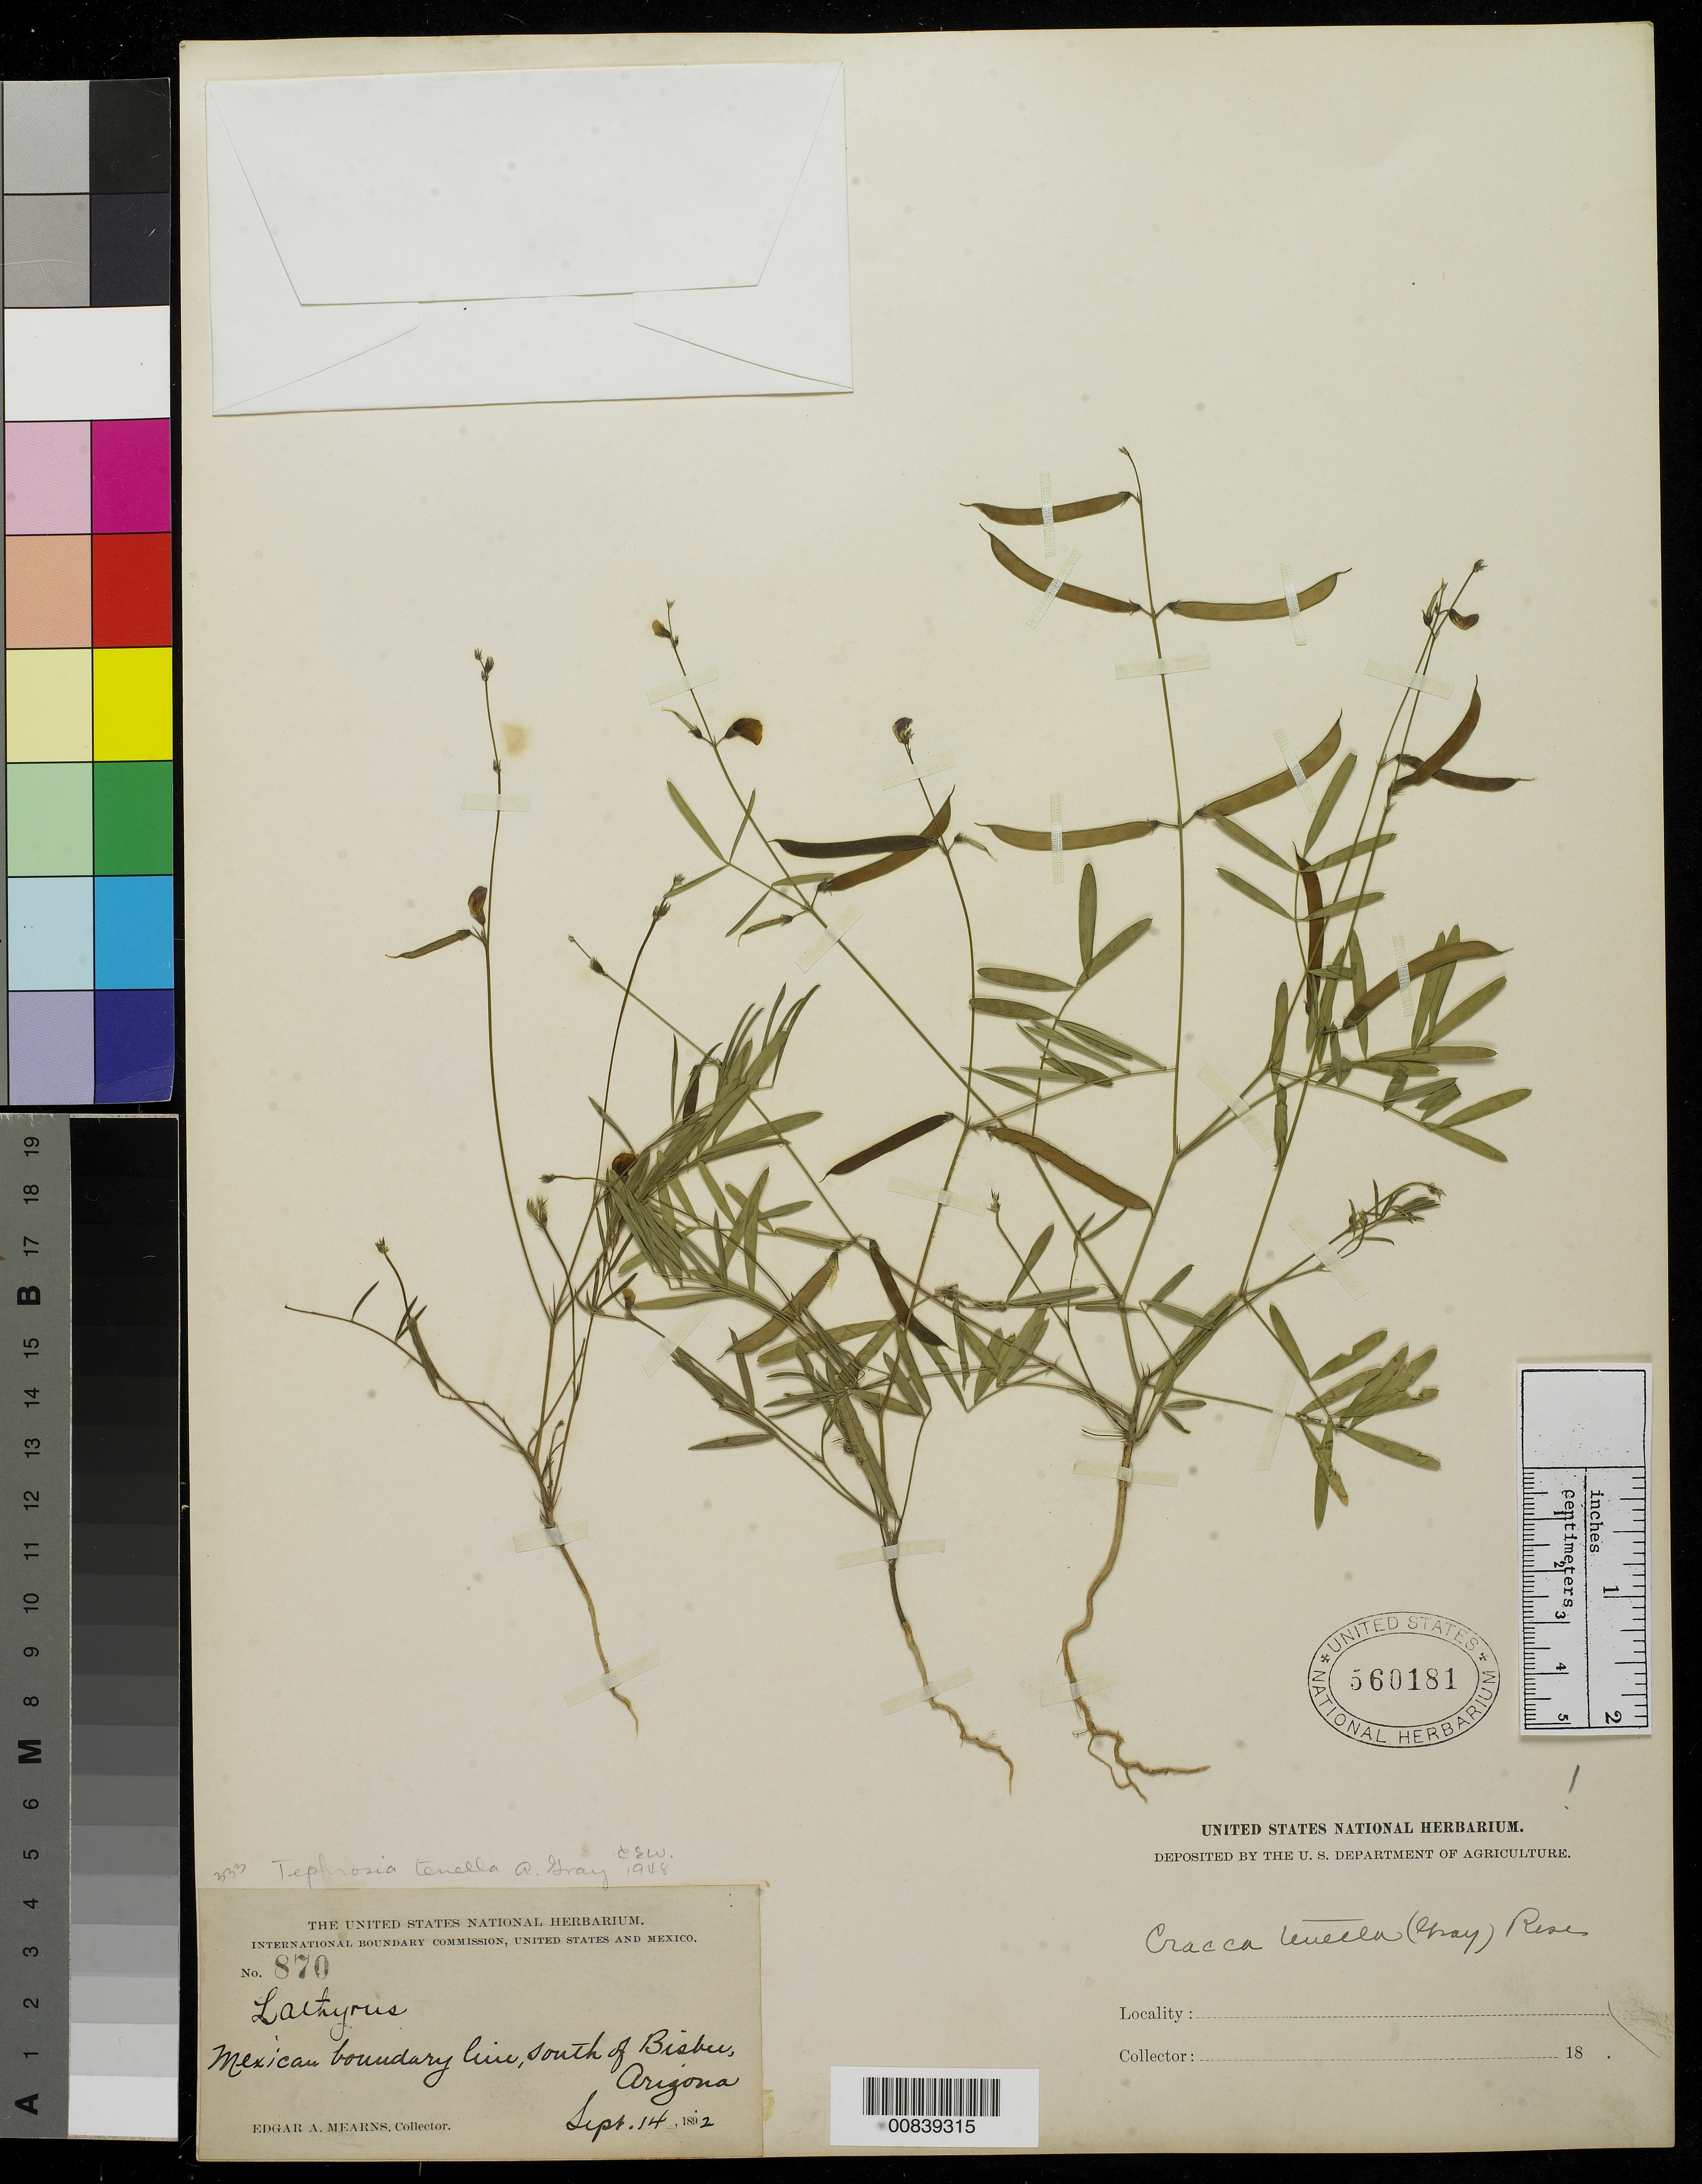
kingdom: Plantae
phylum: Tracheophyta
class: Magnoliopsida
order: Fabales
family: Fabaceae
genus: Tephrosia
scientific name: Tephrosia tenella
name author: A. Gray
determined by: Wood, C. E., Jr.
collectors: E. A. Mearns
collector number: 870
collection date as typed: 14 Sep 1892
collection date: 1892-09-14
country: United States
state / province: Arizona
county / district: Cochise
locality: Mexican Boundary Line, S of Bisbee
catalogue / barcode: US 560181